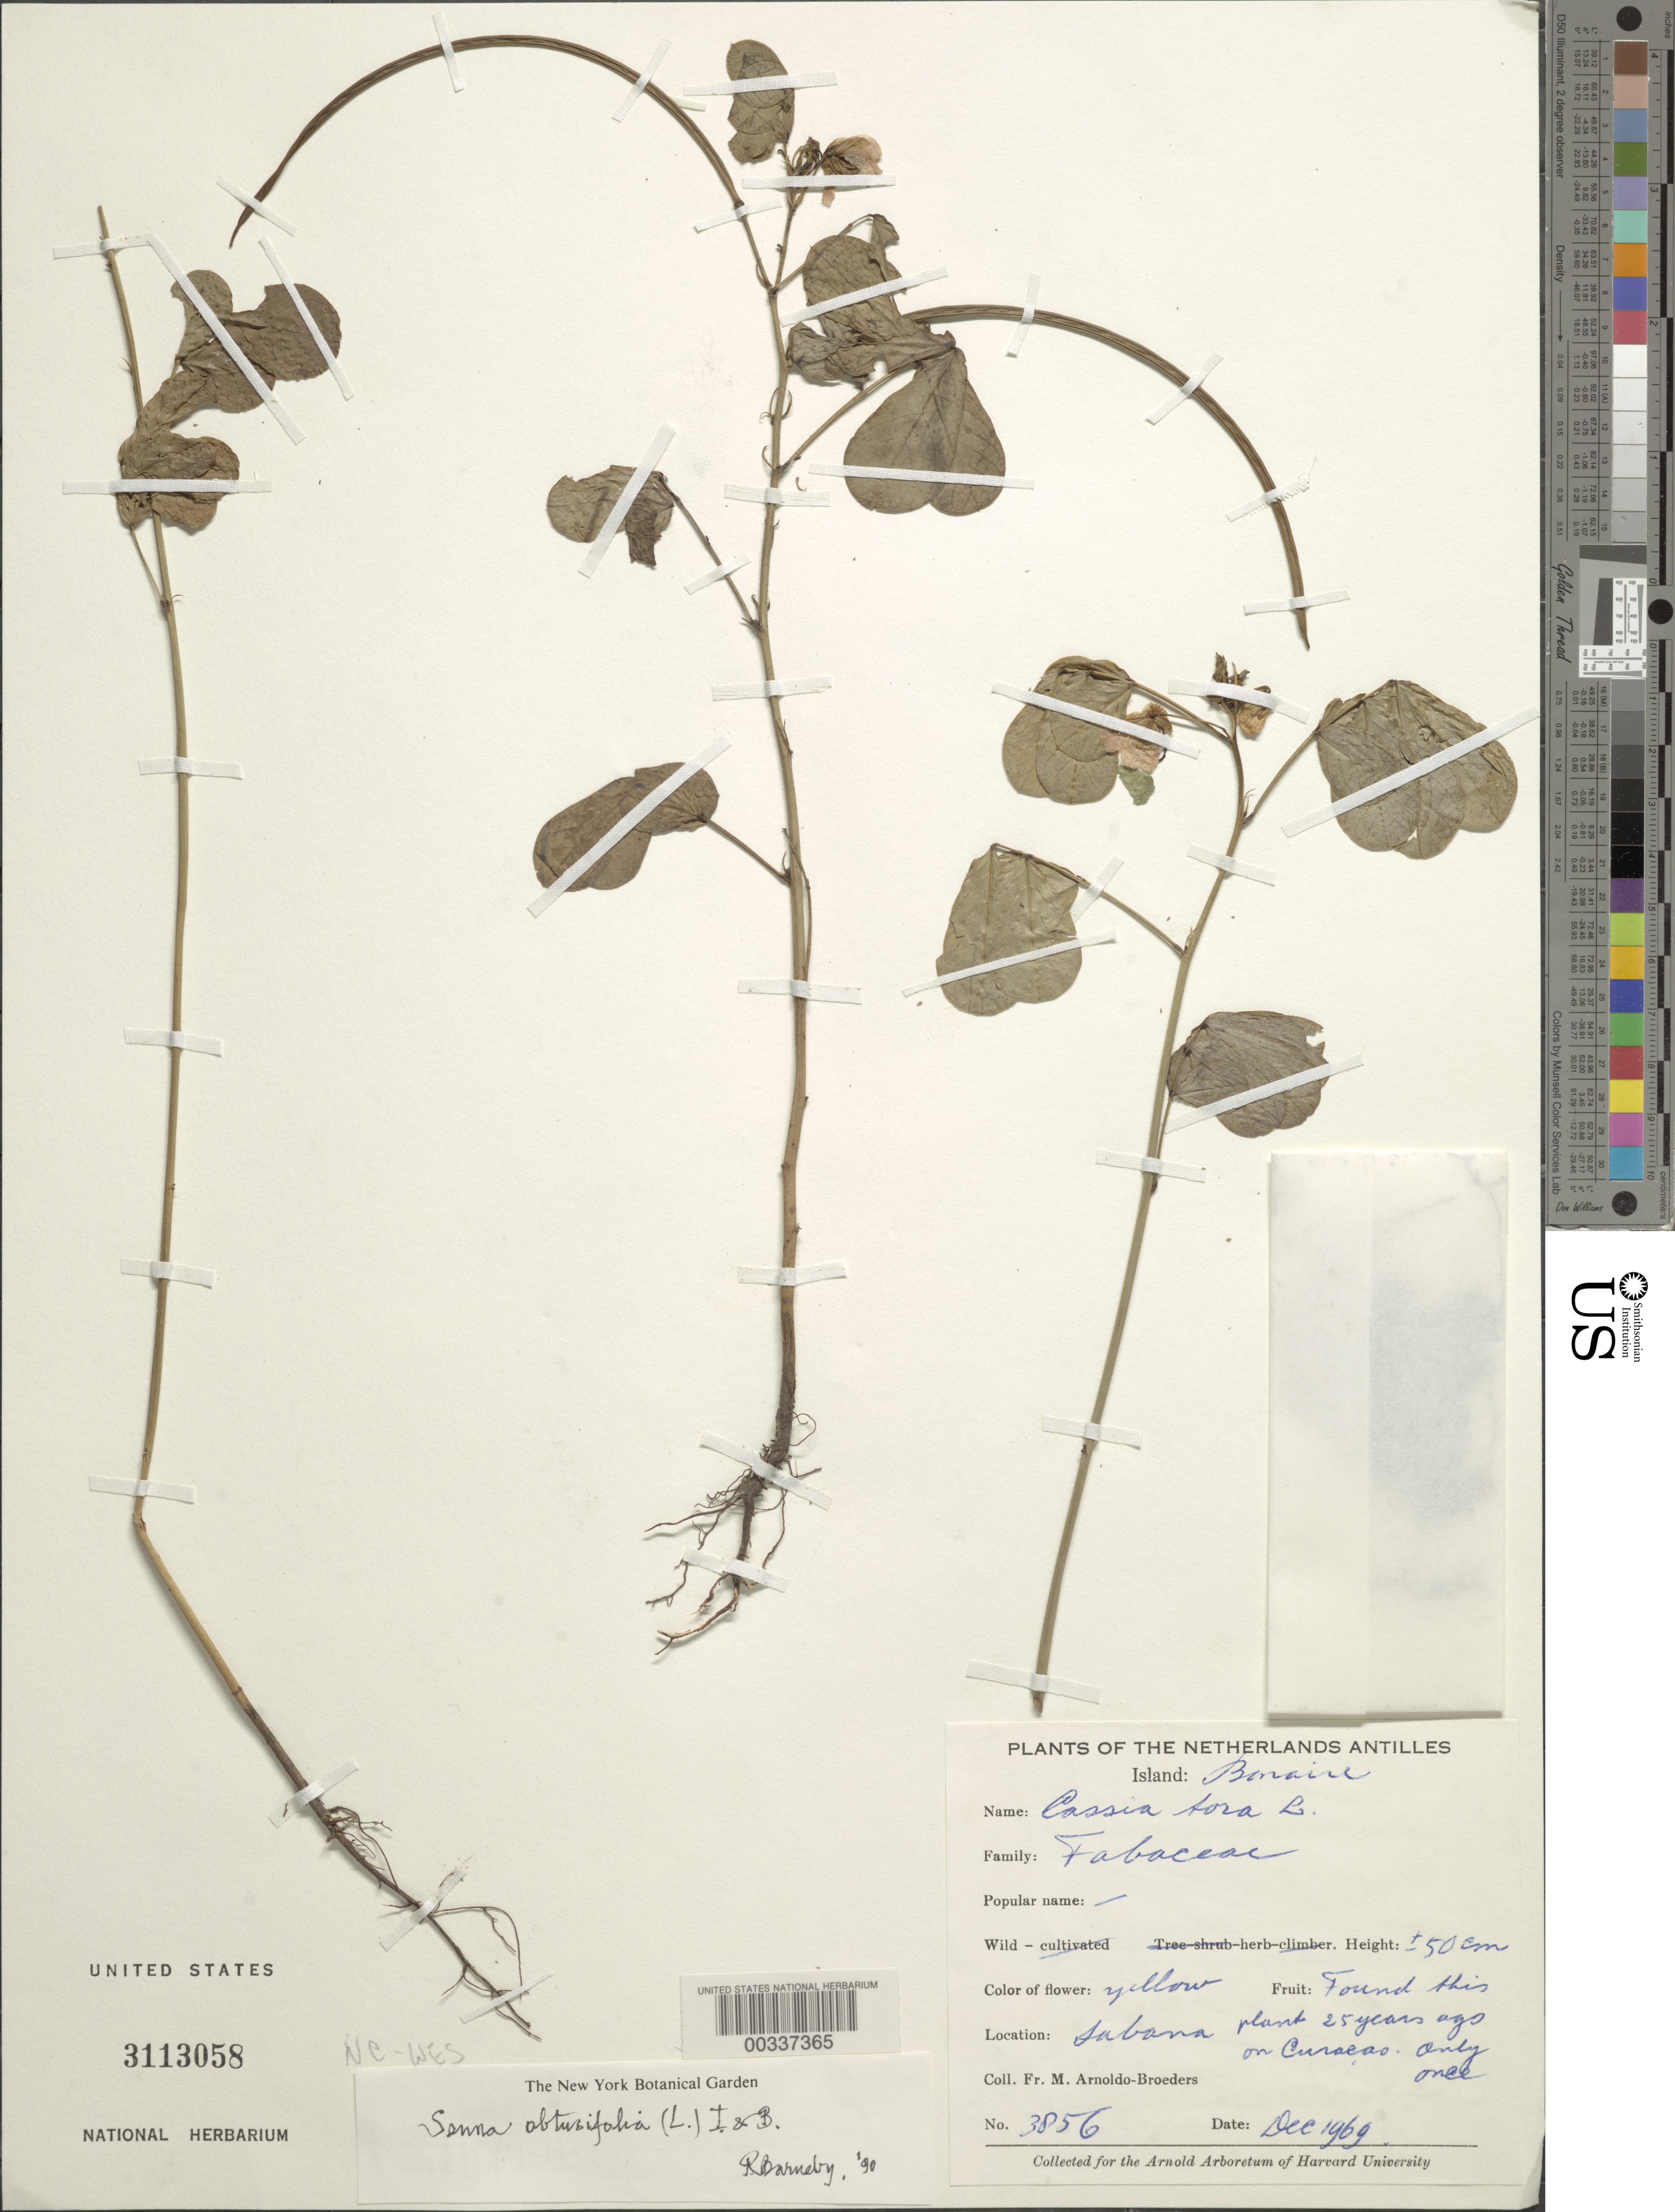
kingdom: Plantae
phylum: Tracheophyta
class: Magnoliopsida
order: Fabales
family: Fabaceae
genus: Senna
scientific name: Senna obtusifolia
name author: (L.) H.S. Irwin & Barneby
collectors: N. Arnoldo-Broeders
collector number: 3856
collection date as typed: Dec 1969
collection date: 1969-12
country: Netherlands Antilles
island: Bonaire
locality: Sabana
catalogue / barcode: US 3113058